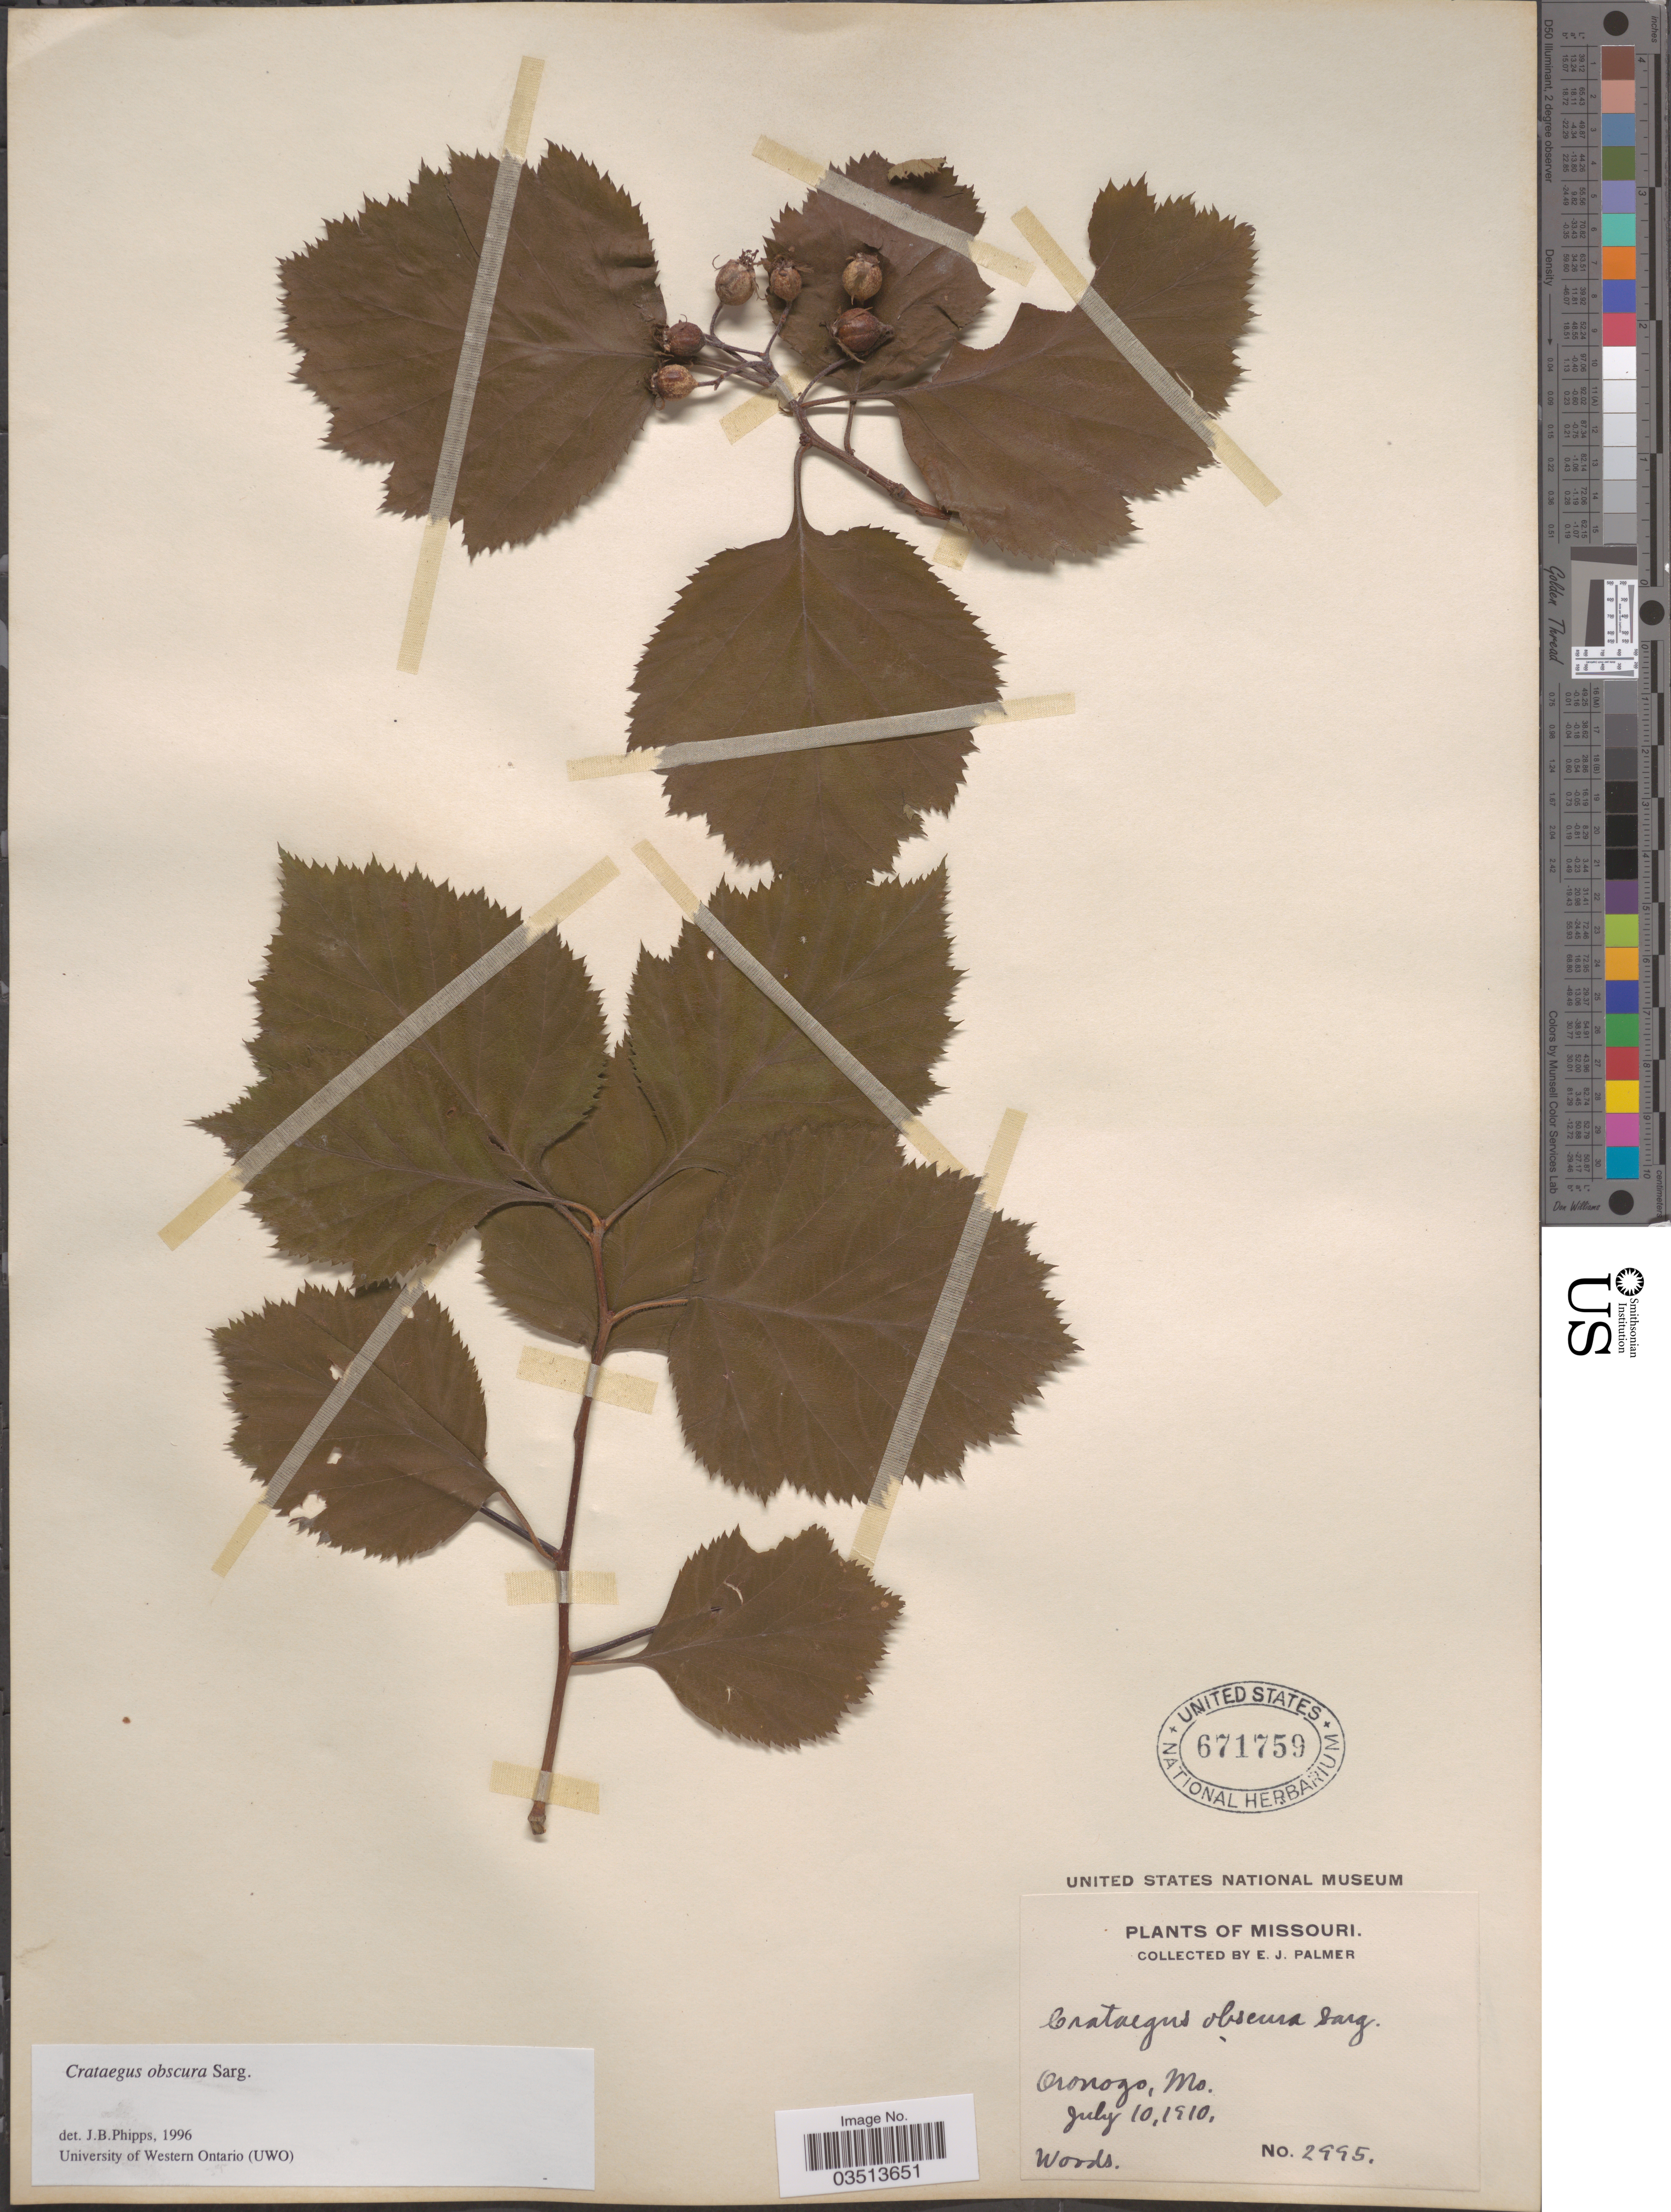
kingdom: Plantae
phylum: Tracheophyta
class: Magnoliopsida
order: Rosales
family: Rosaceae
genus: Crataegus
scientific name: Crataegus calpodendron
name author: (Ehrh.) Medik.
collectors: E. J. Palmer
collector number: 2995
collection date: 1910-07-10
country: United States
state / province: Missouri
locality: Oronogo.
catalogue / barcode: US 671759